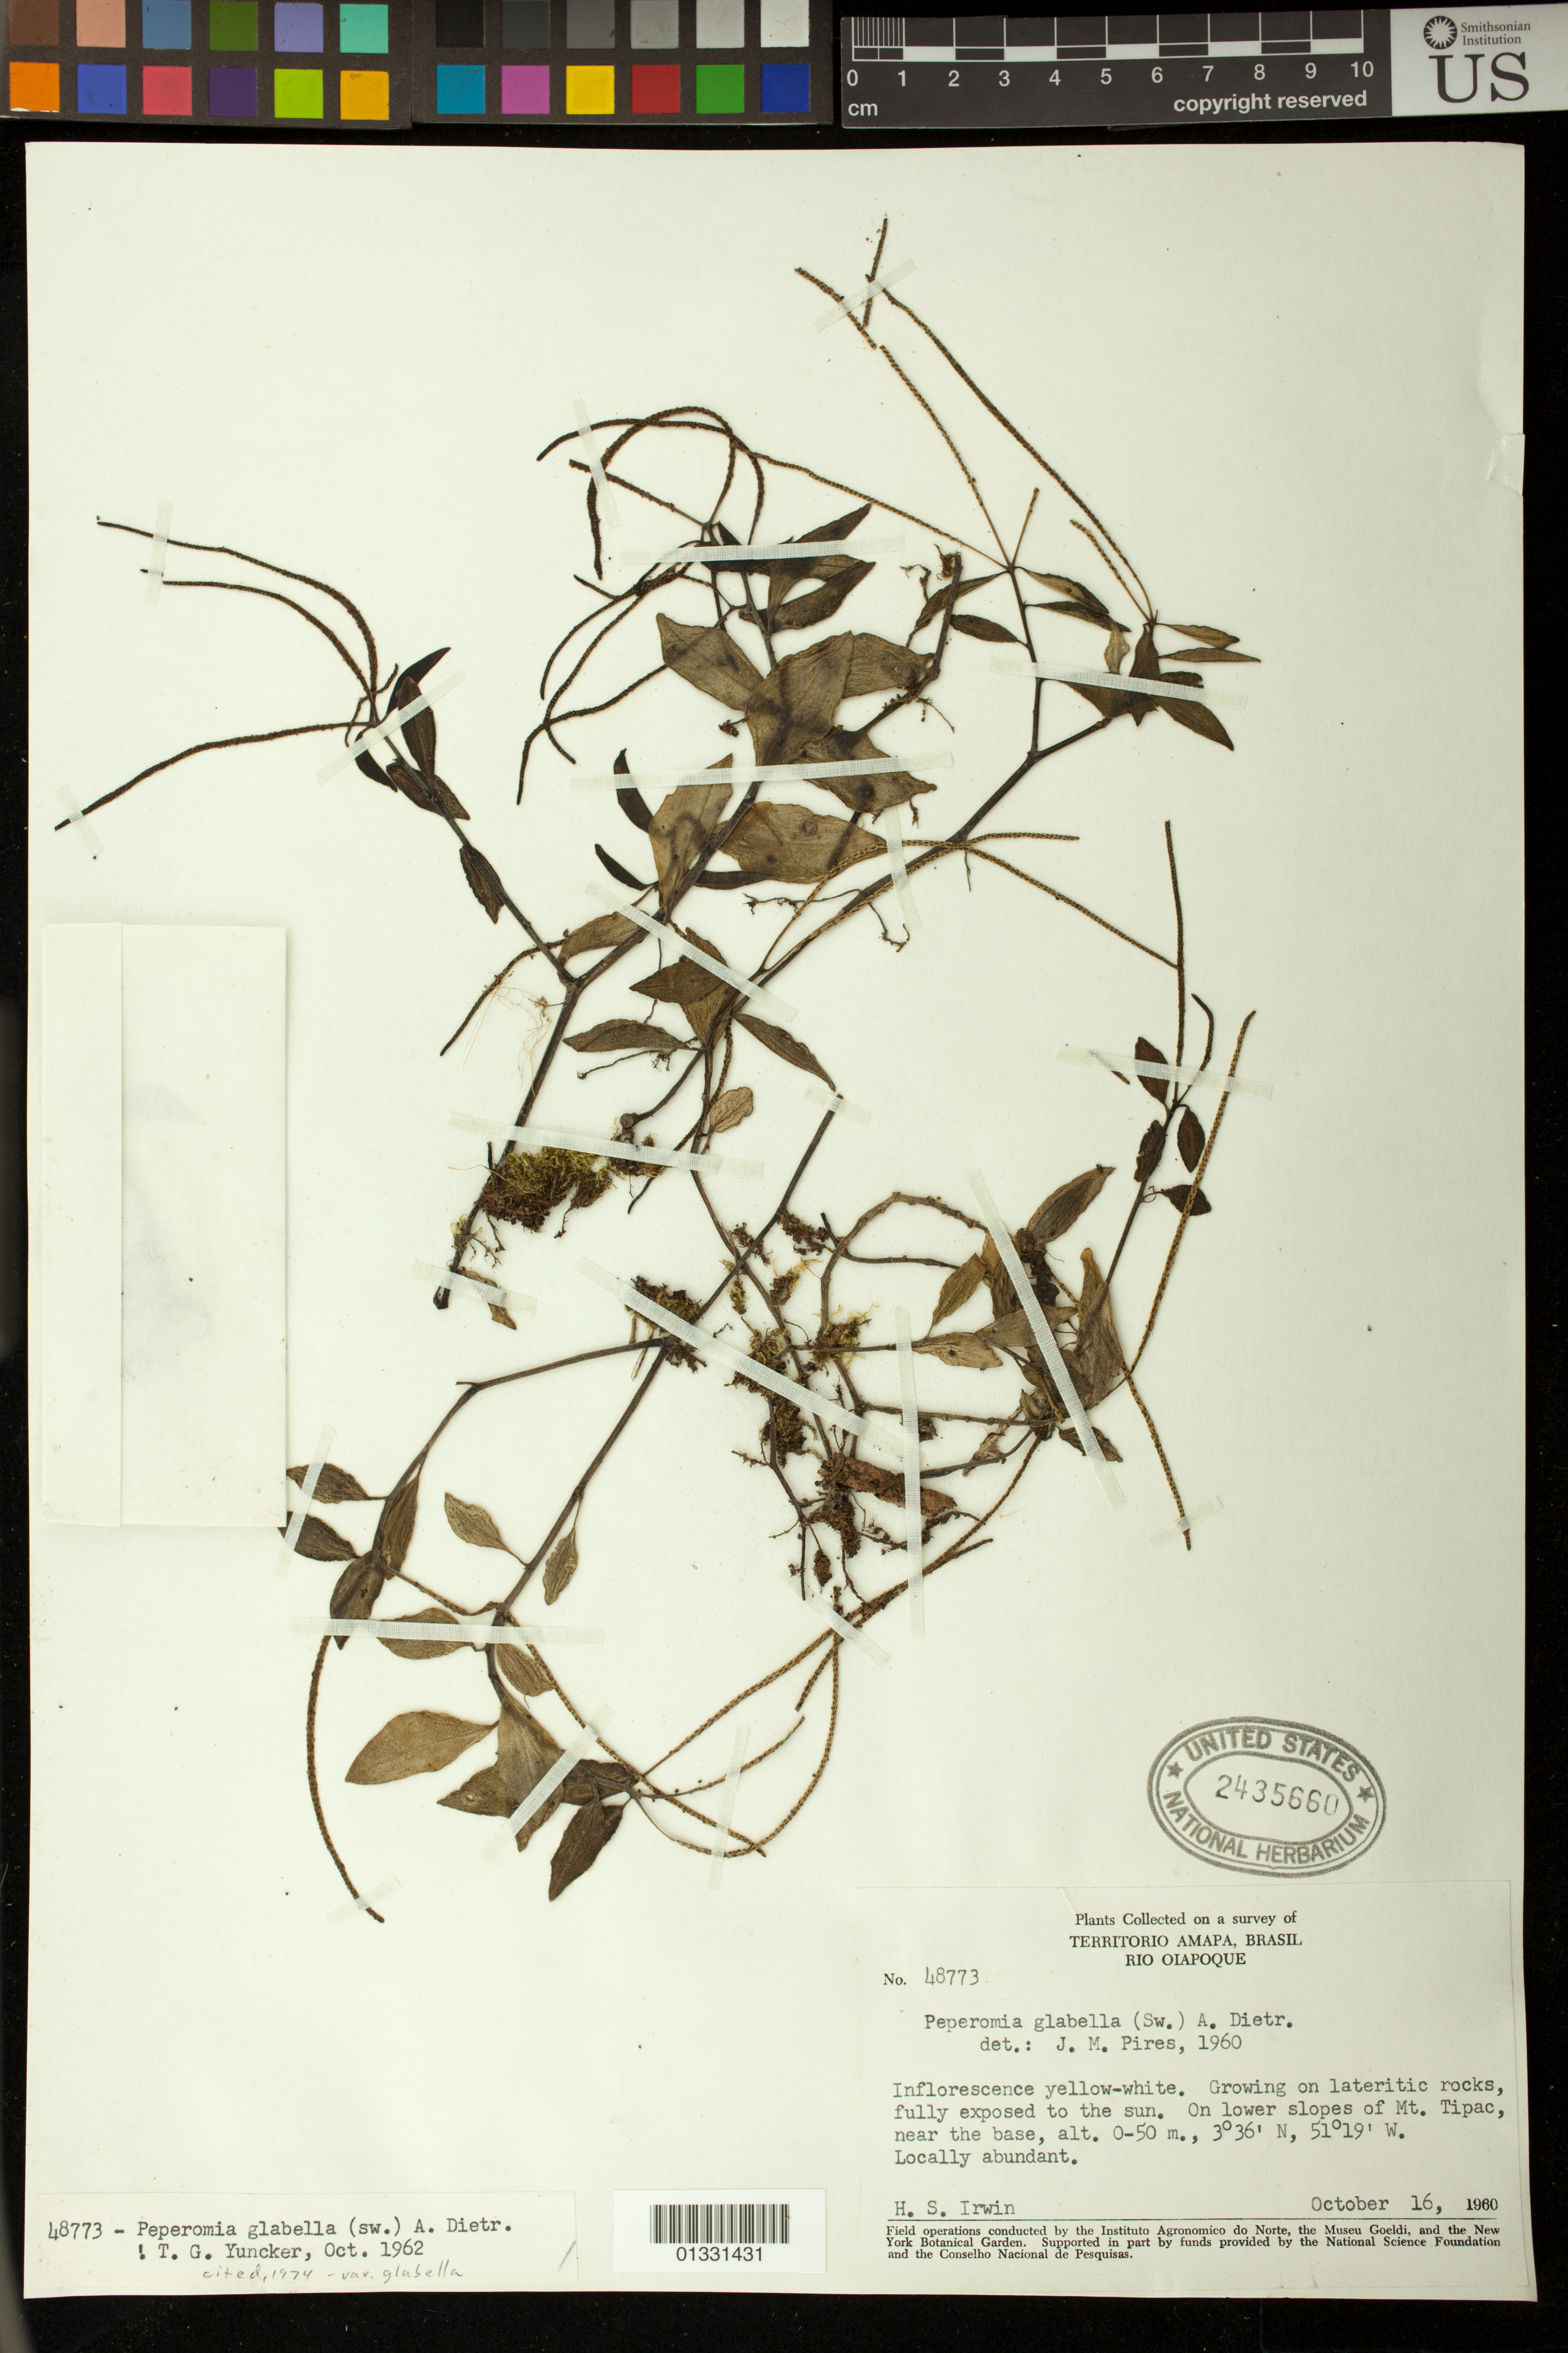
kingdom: Plantae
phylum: Tracheophyta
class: Magnoliopsida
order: Piperales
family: Piperaceae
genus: Peperomia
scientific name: Peperomia glabella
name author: (Sw.) A. Dietr.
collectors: H. Irwin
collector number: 48773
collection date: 1960-10-16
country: Brazil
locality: On lower slopes of Mt. Tipac, near the base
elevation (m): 0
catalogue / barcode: US 2435660